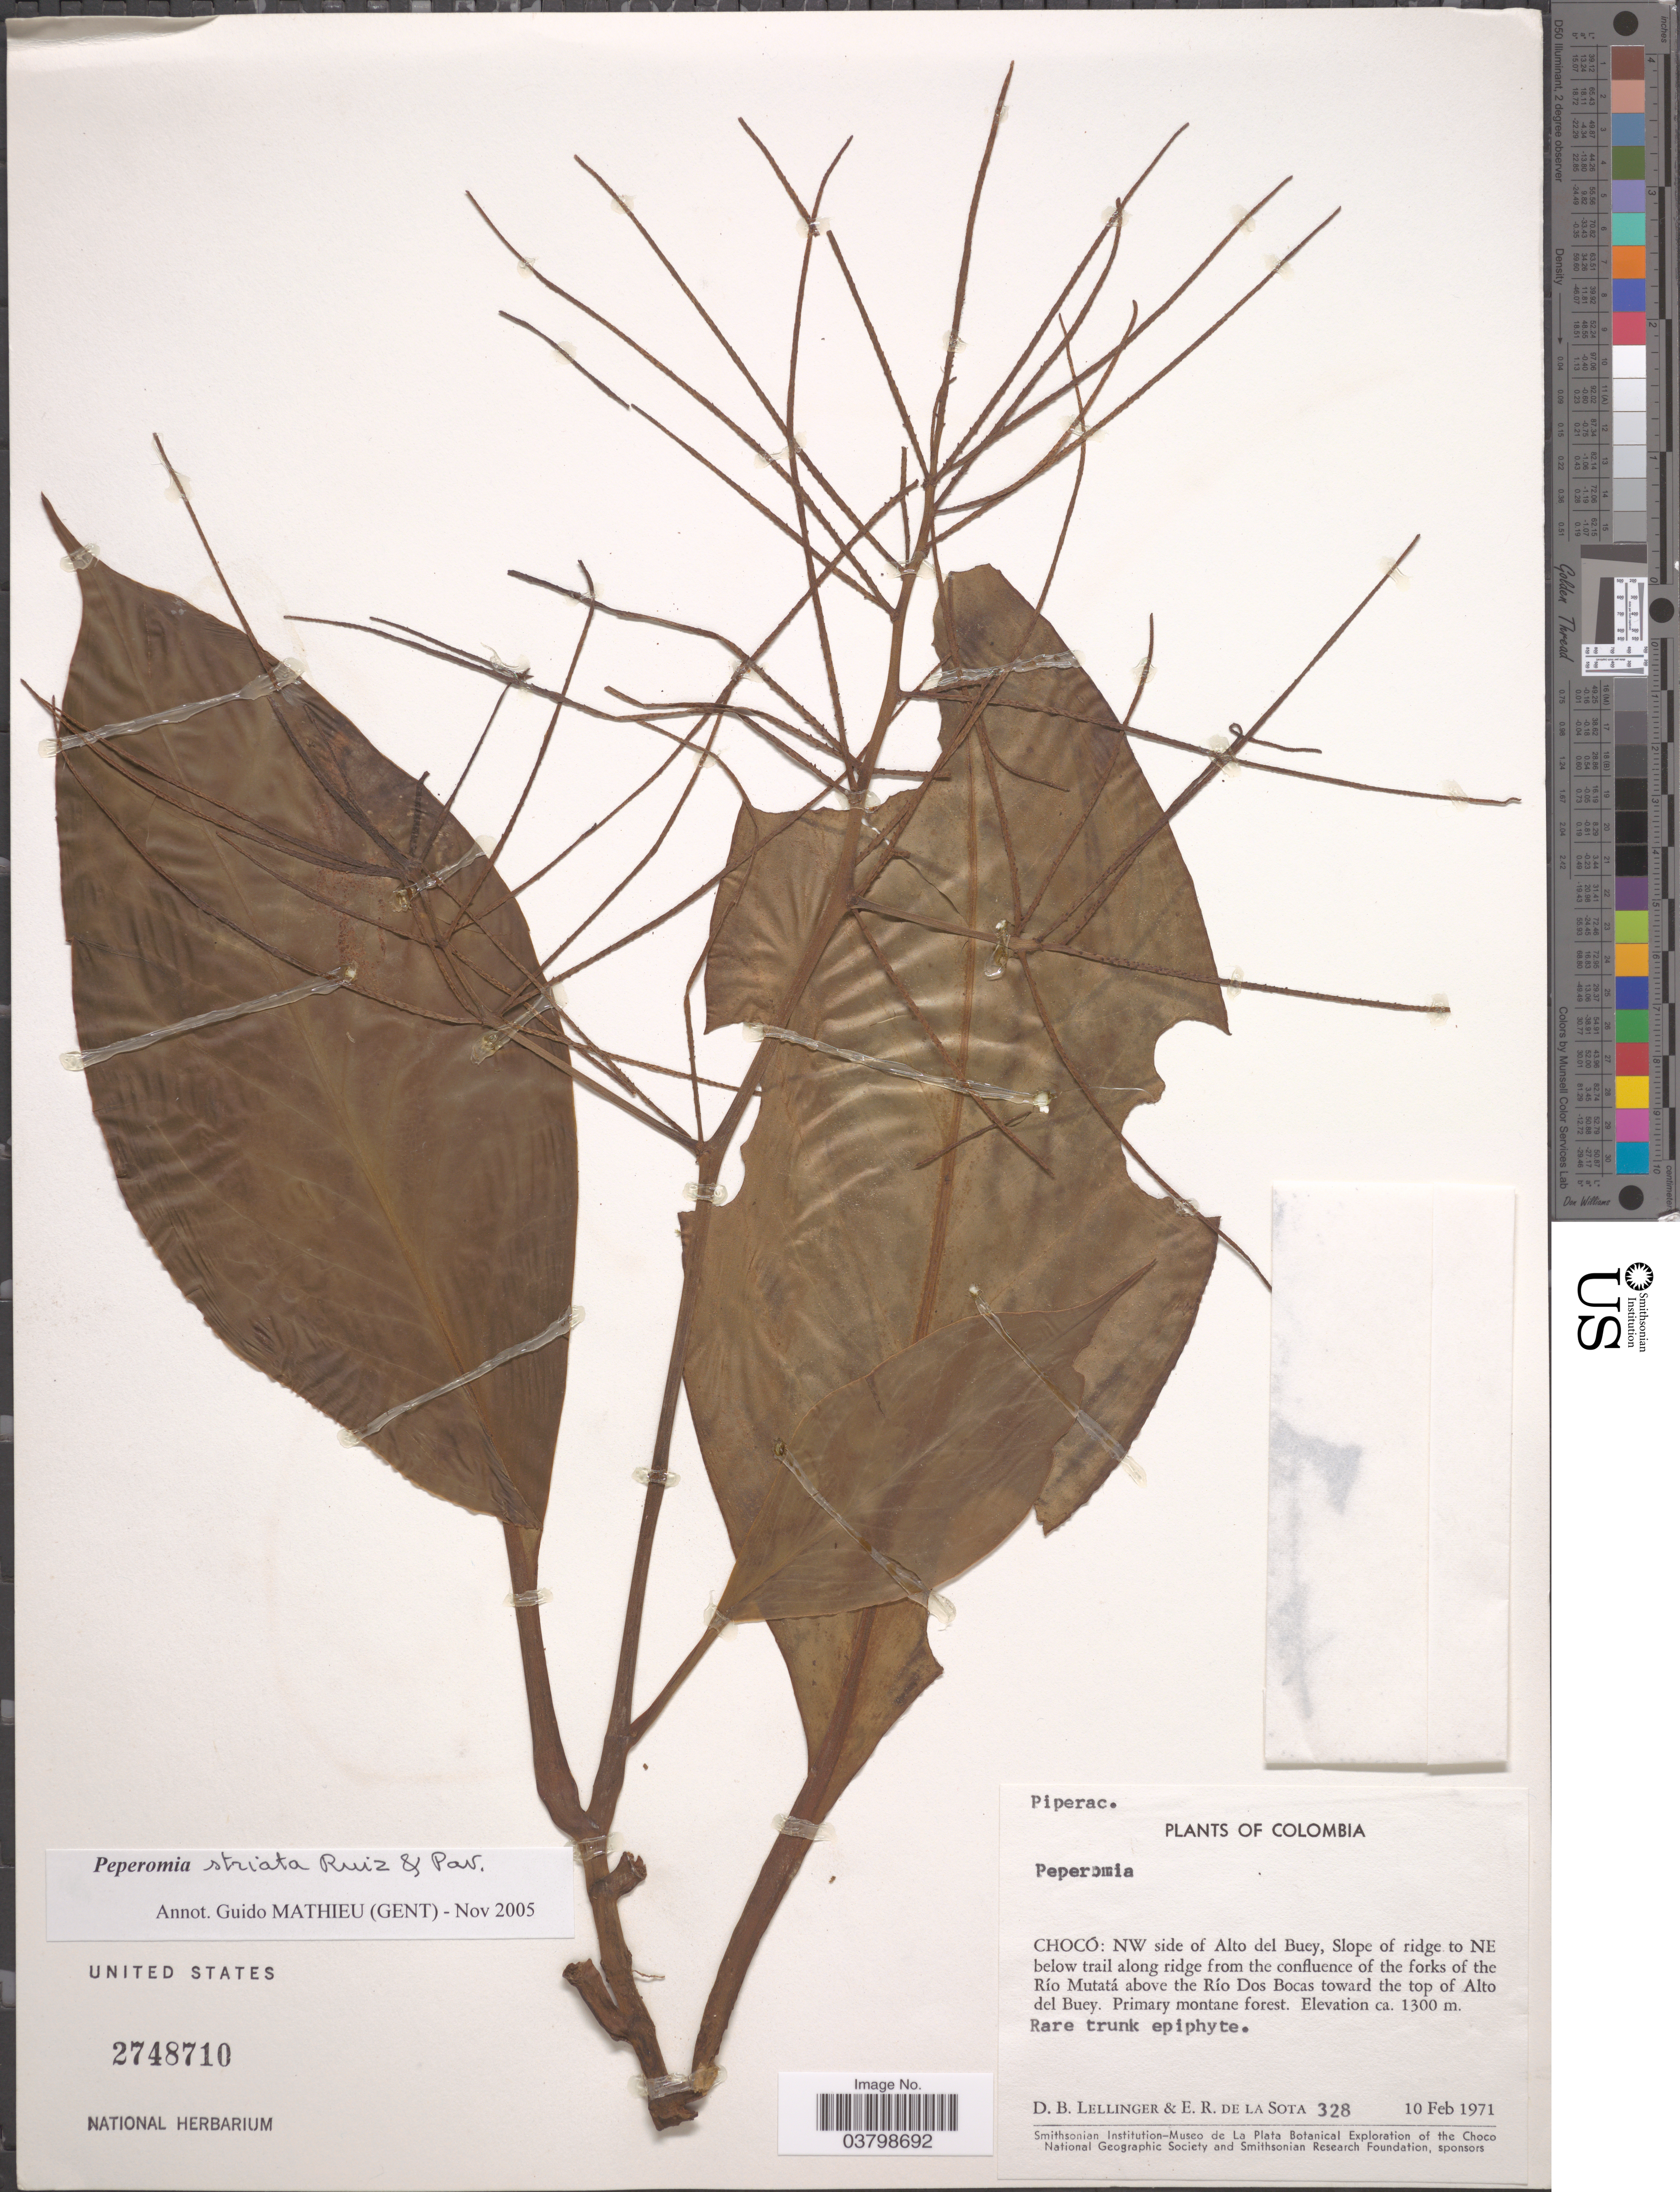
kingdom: Plantae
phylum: Tracheophyta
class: Magnoliopsida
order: Piperales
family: Piperaceae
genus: Peperomia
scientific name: Peperomia striata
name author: Ruiz & Pav.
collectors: D. B. Lellinger & E. R. de la Sota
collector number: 328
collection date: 1971-02-10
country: Colombia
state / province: Chocó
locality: NW side of Alto del Buey, Slope of ridge to NE below trail along ridge from the confluence of the forks of the Río Mutatá above the Río Dos Bocas toward the top of Alto del Buey.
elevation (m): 1300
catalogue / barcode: US 2748710